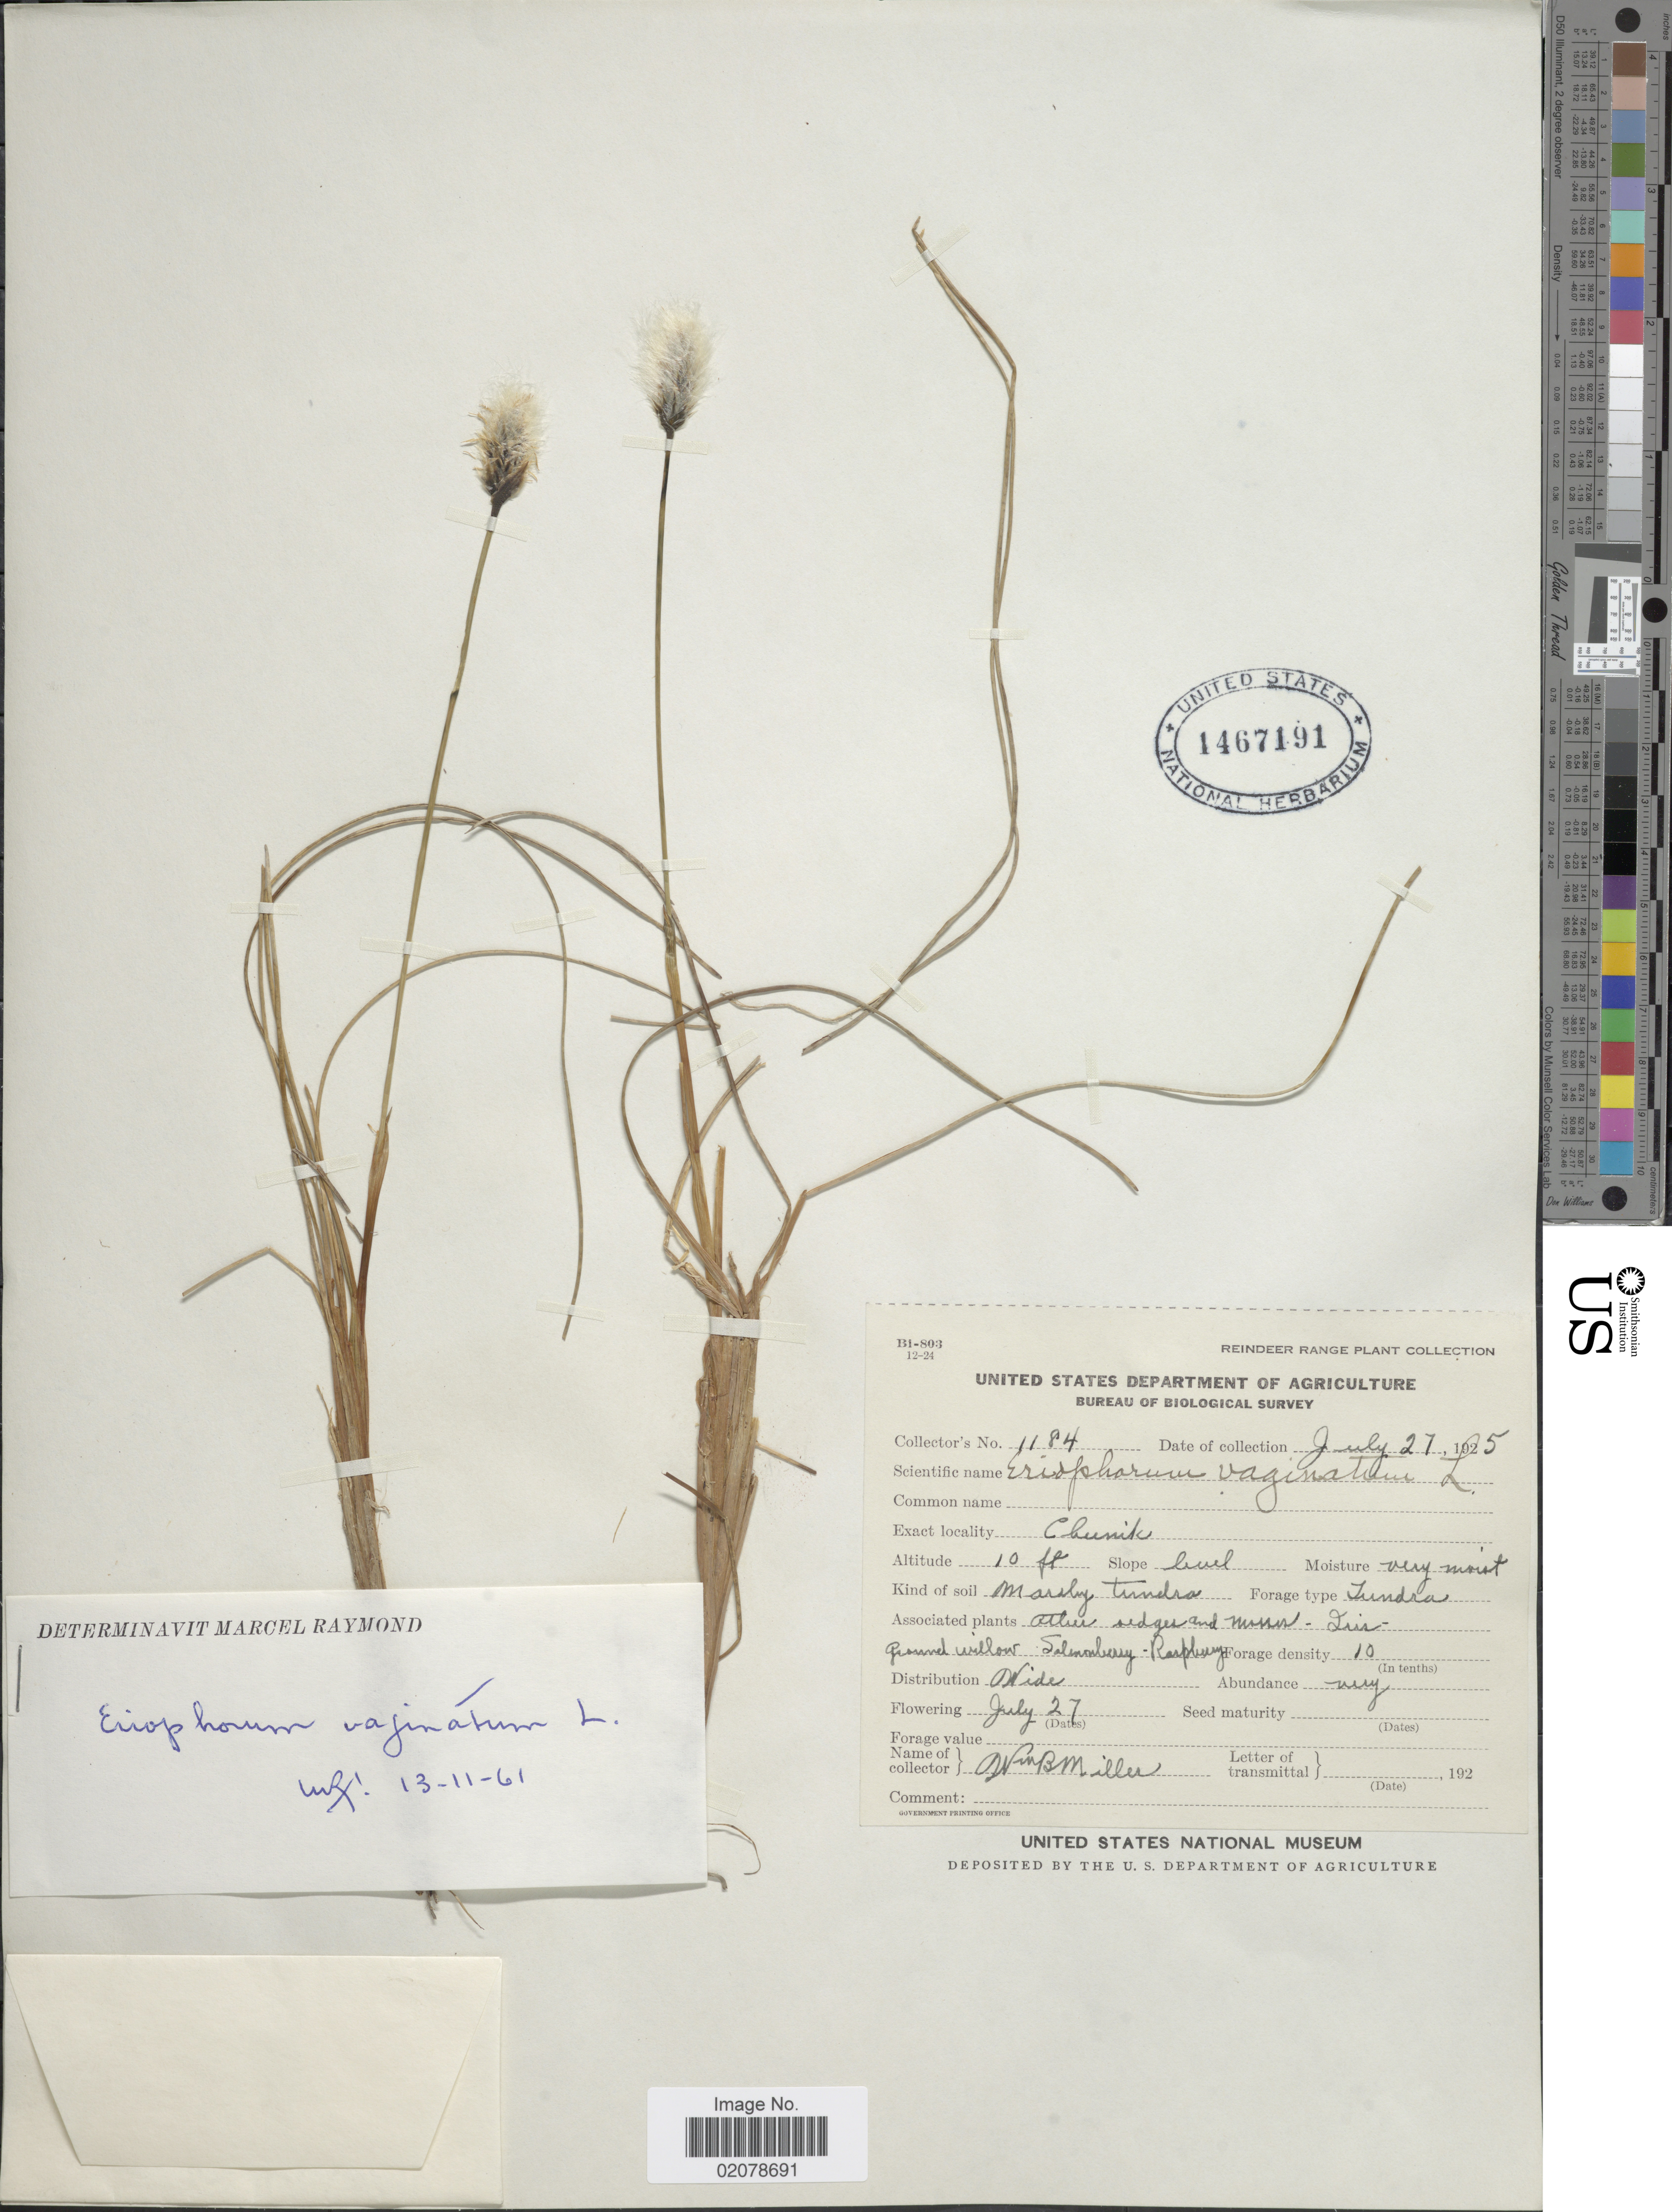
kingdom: Plantae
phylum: Tracheophyta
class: Liliopsida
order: Poales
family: Cyperaceae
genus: Eriophorum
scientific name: Eriophorum vaginatum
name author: L.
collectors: W. Miller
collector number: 1184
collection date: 1925-07-27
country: United States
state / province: Alaska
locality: Chunik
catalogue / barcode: US 1467191